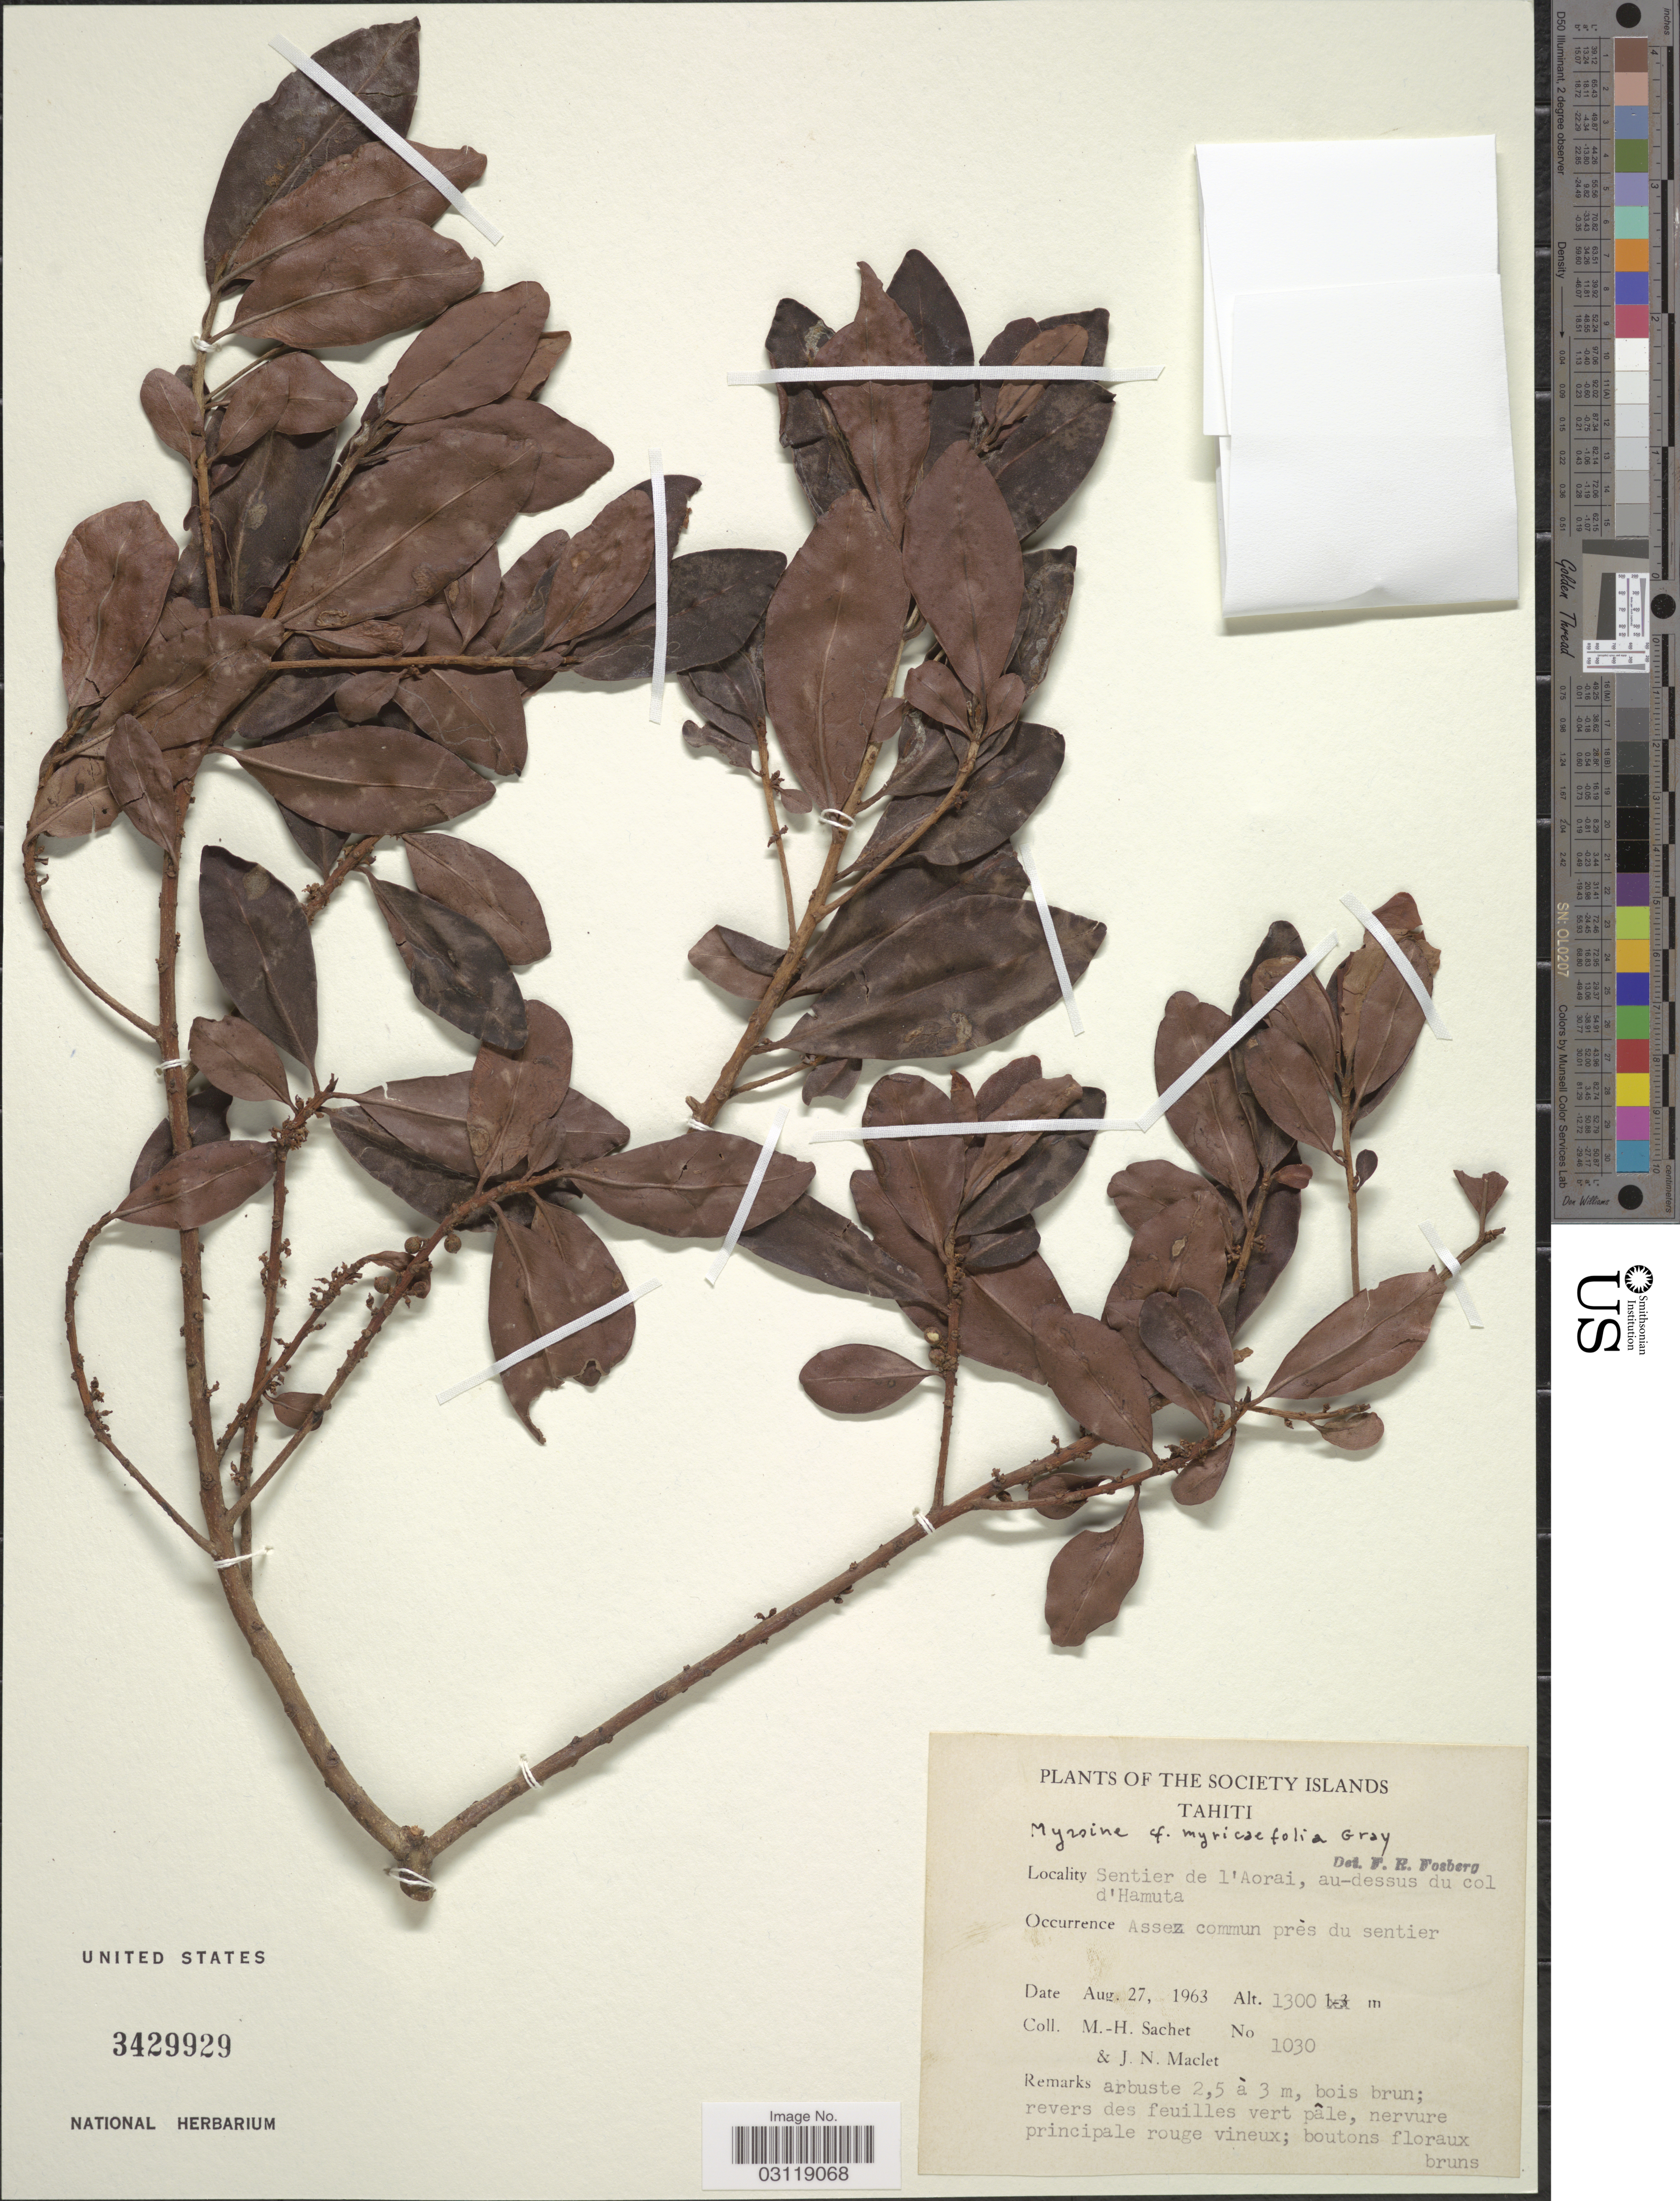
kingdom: Plantae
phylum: Tracheophyta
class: Magnoliopsida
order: Ericales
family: Primulaceae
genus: Rapanea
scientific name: Rapanea myricifolia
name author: (A. Gray) Mez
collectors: M.-H. Sachet & J. Maclet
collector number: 1030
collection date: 1963-08-27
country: French Polynesia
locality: The Society Islands. Tahiti. Sentier de l'Aorai, au-dessus du col d'Hamuta.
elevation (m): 1300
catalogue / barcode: US 3429929